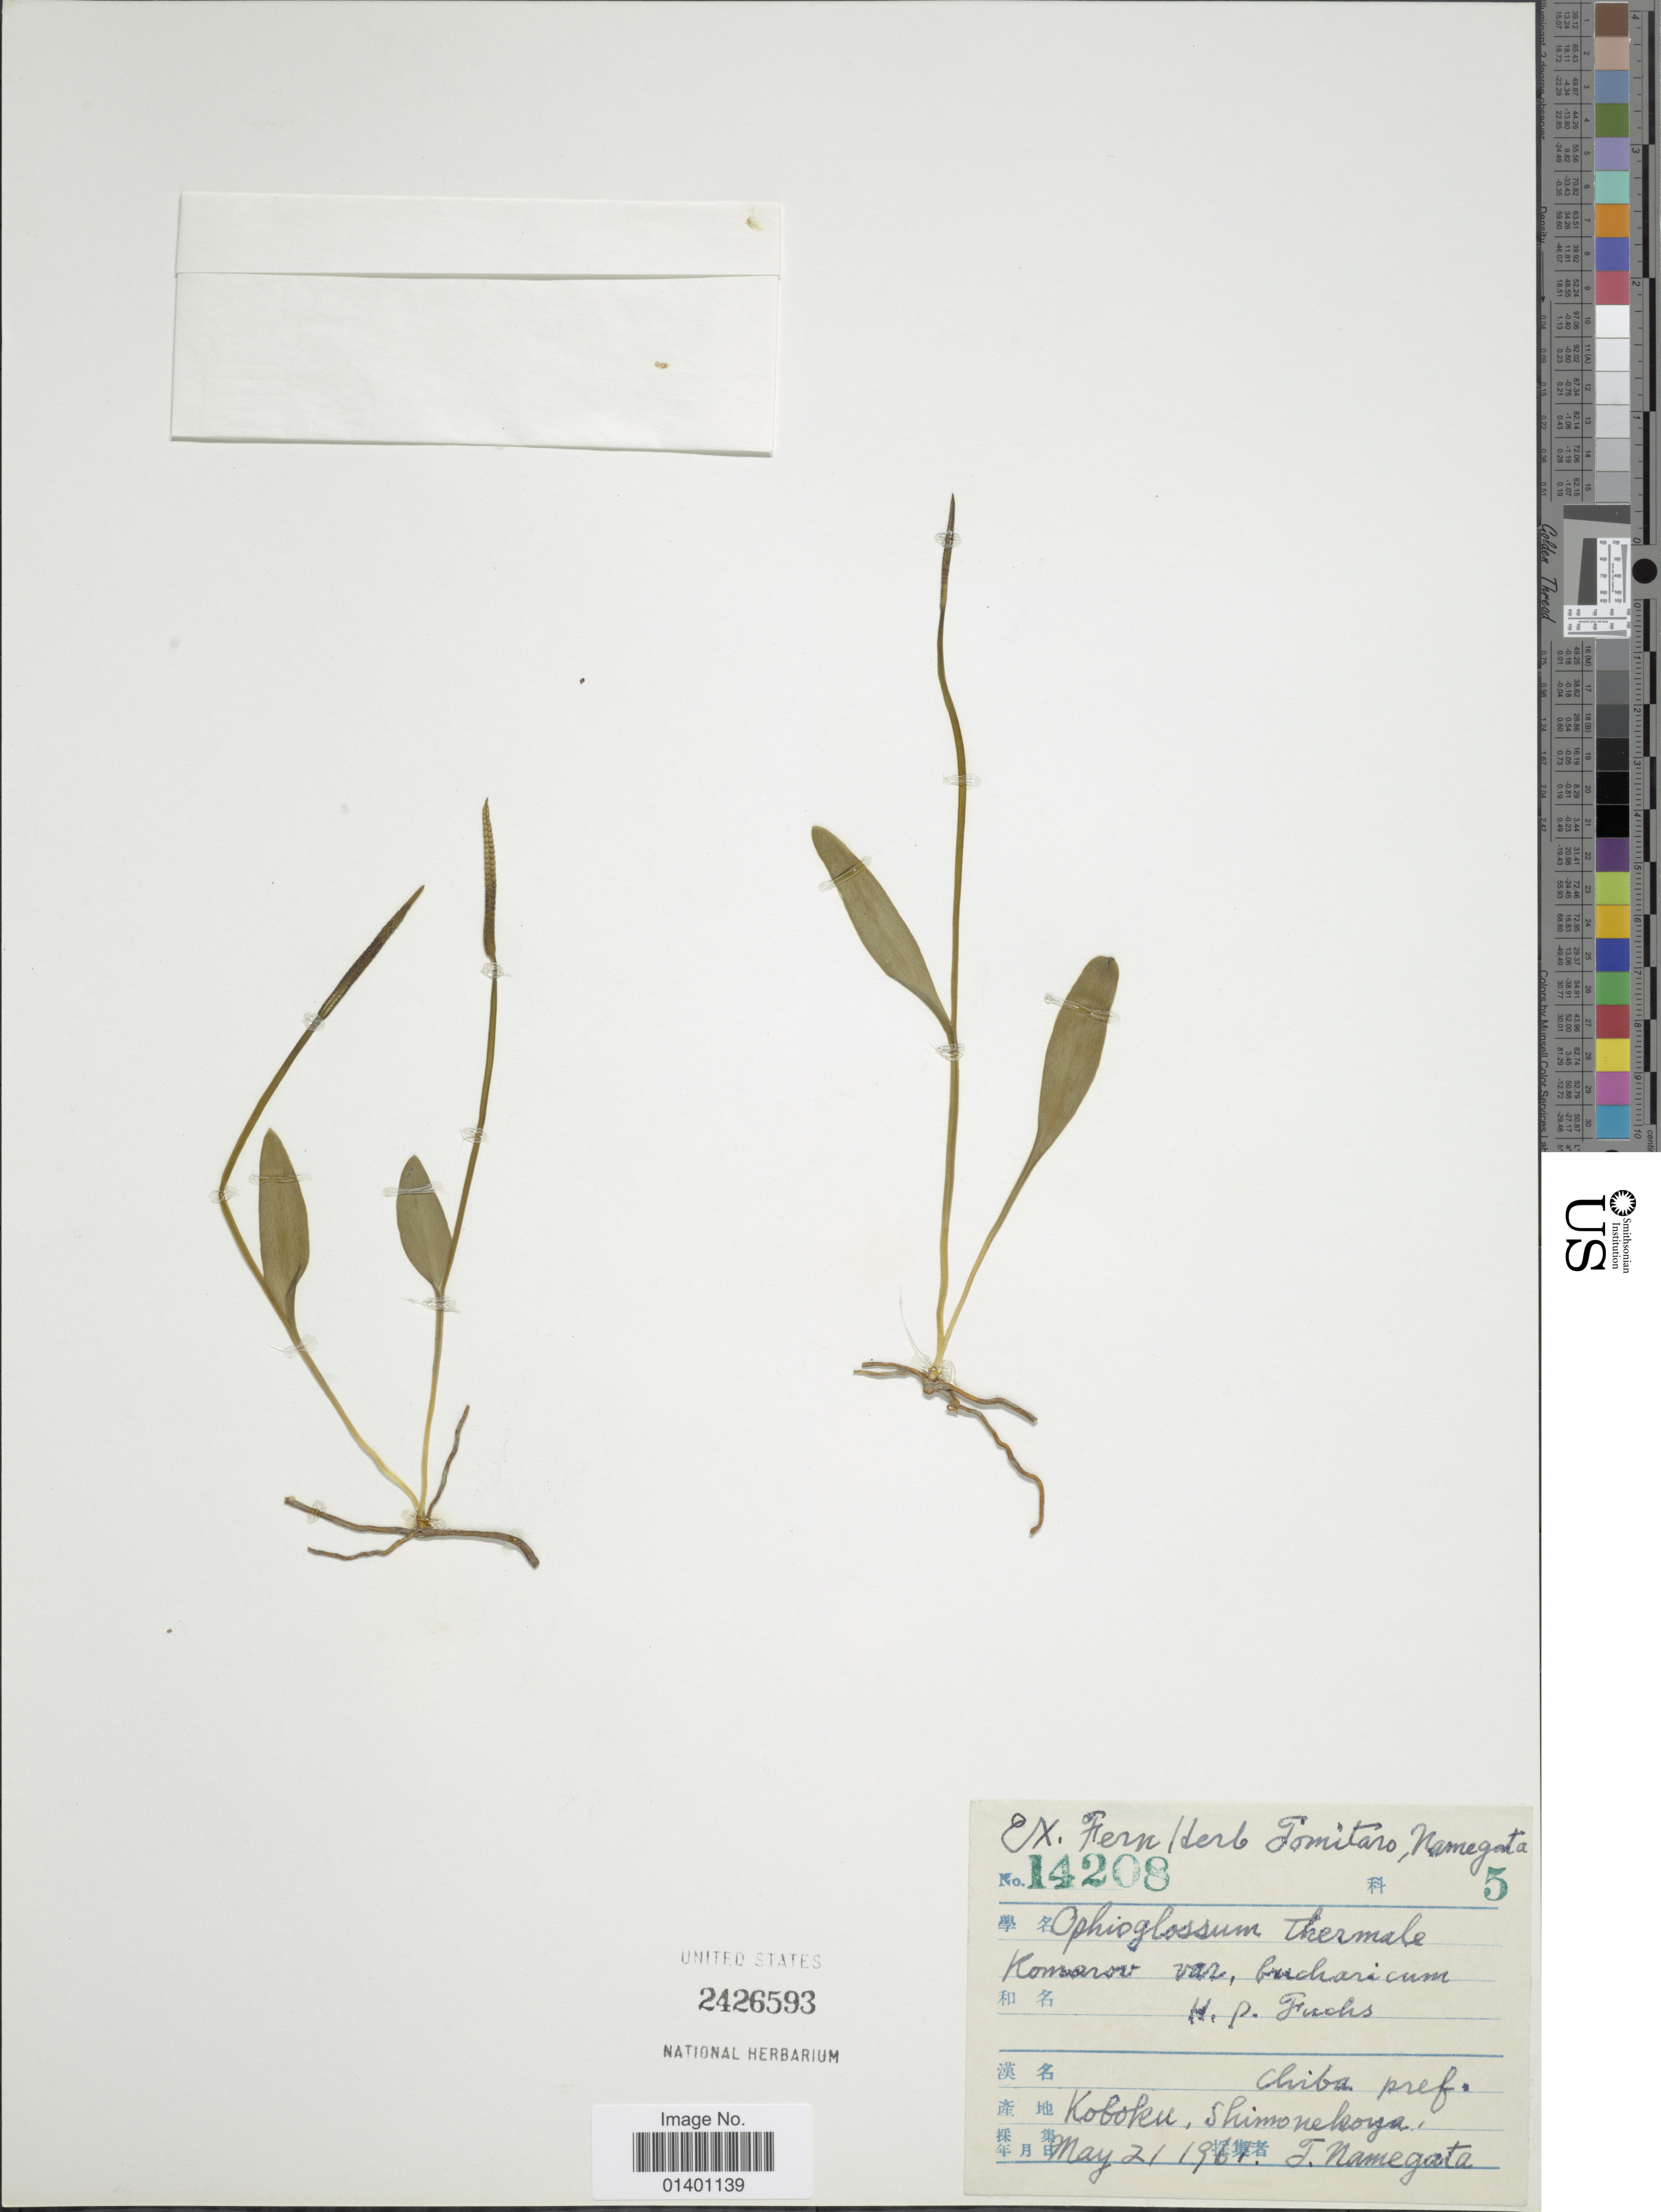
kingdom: Plantae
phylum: Tracheophyta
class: Polypodiopsida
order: Ophioglossales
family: Ophioglossaceae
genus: Ophioglossum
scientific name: Ophioglossum thermale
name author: Kom.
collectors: T. Namegata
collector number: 14208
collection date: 1961-05-21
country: Japan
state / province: Tiba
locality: Chiba pref. Koboku, Shimonekoya.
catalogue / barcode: US 2426593